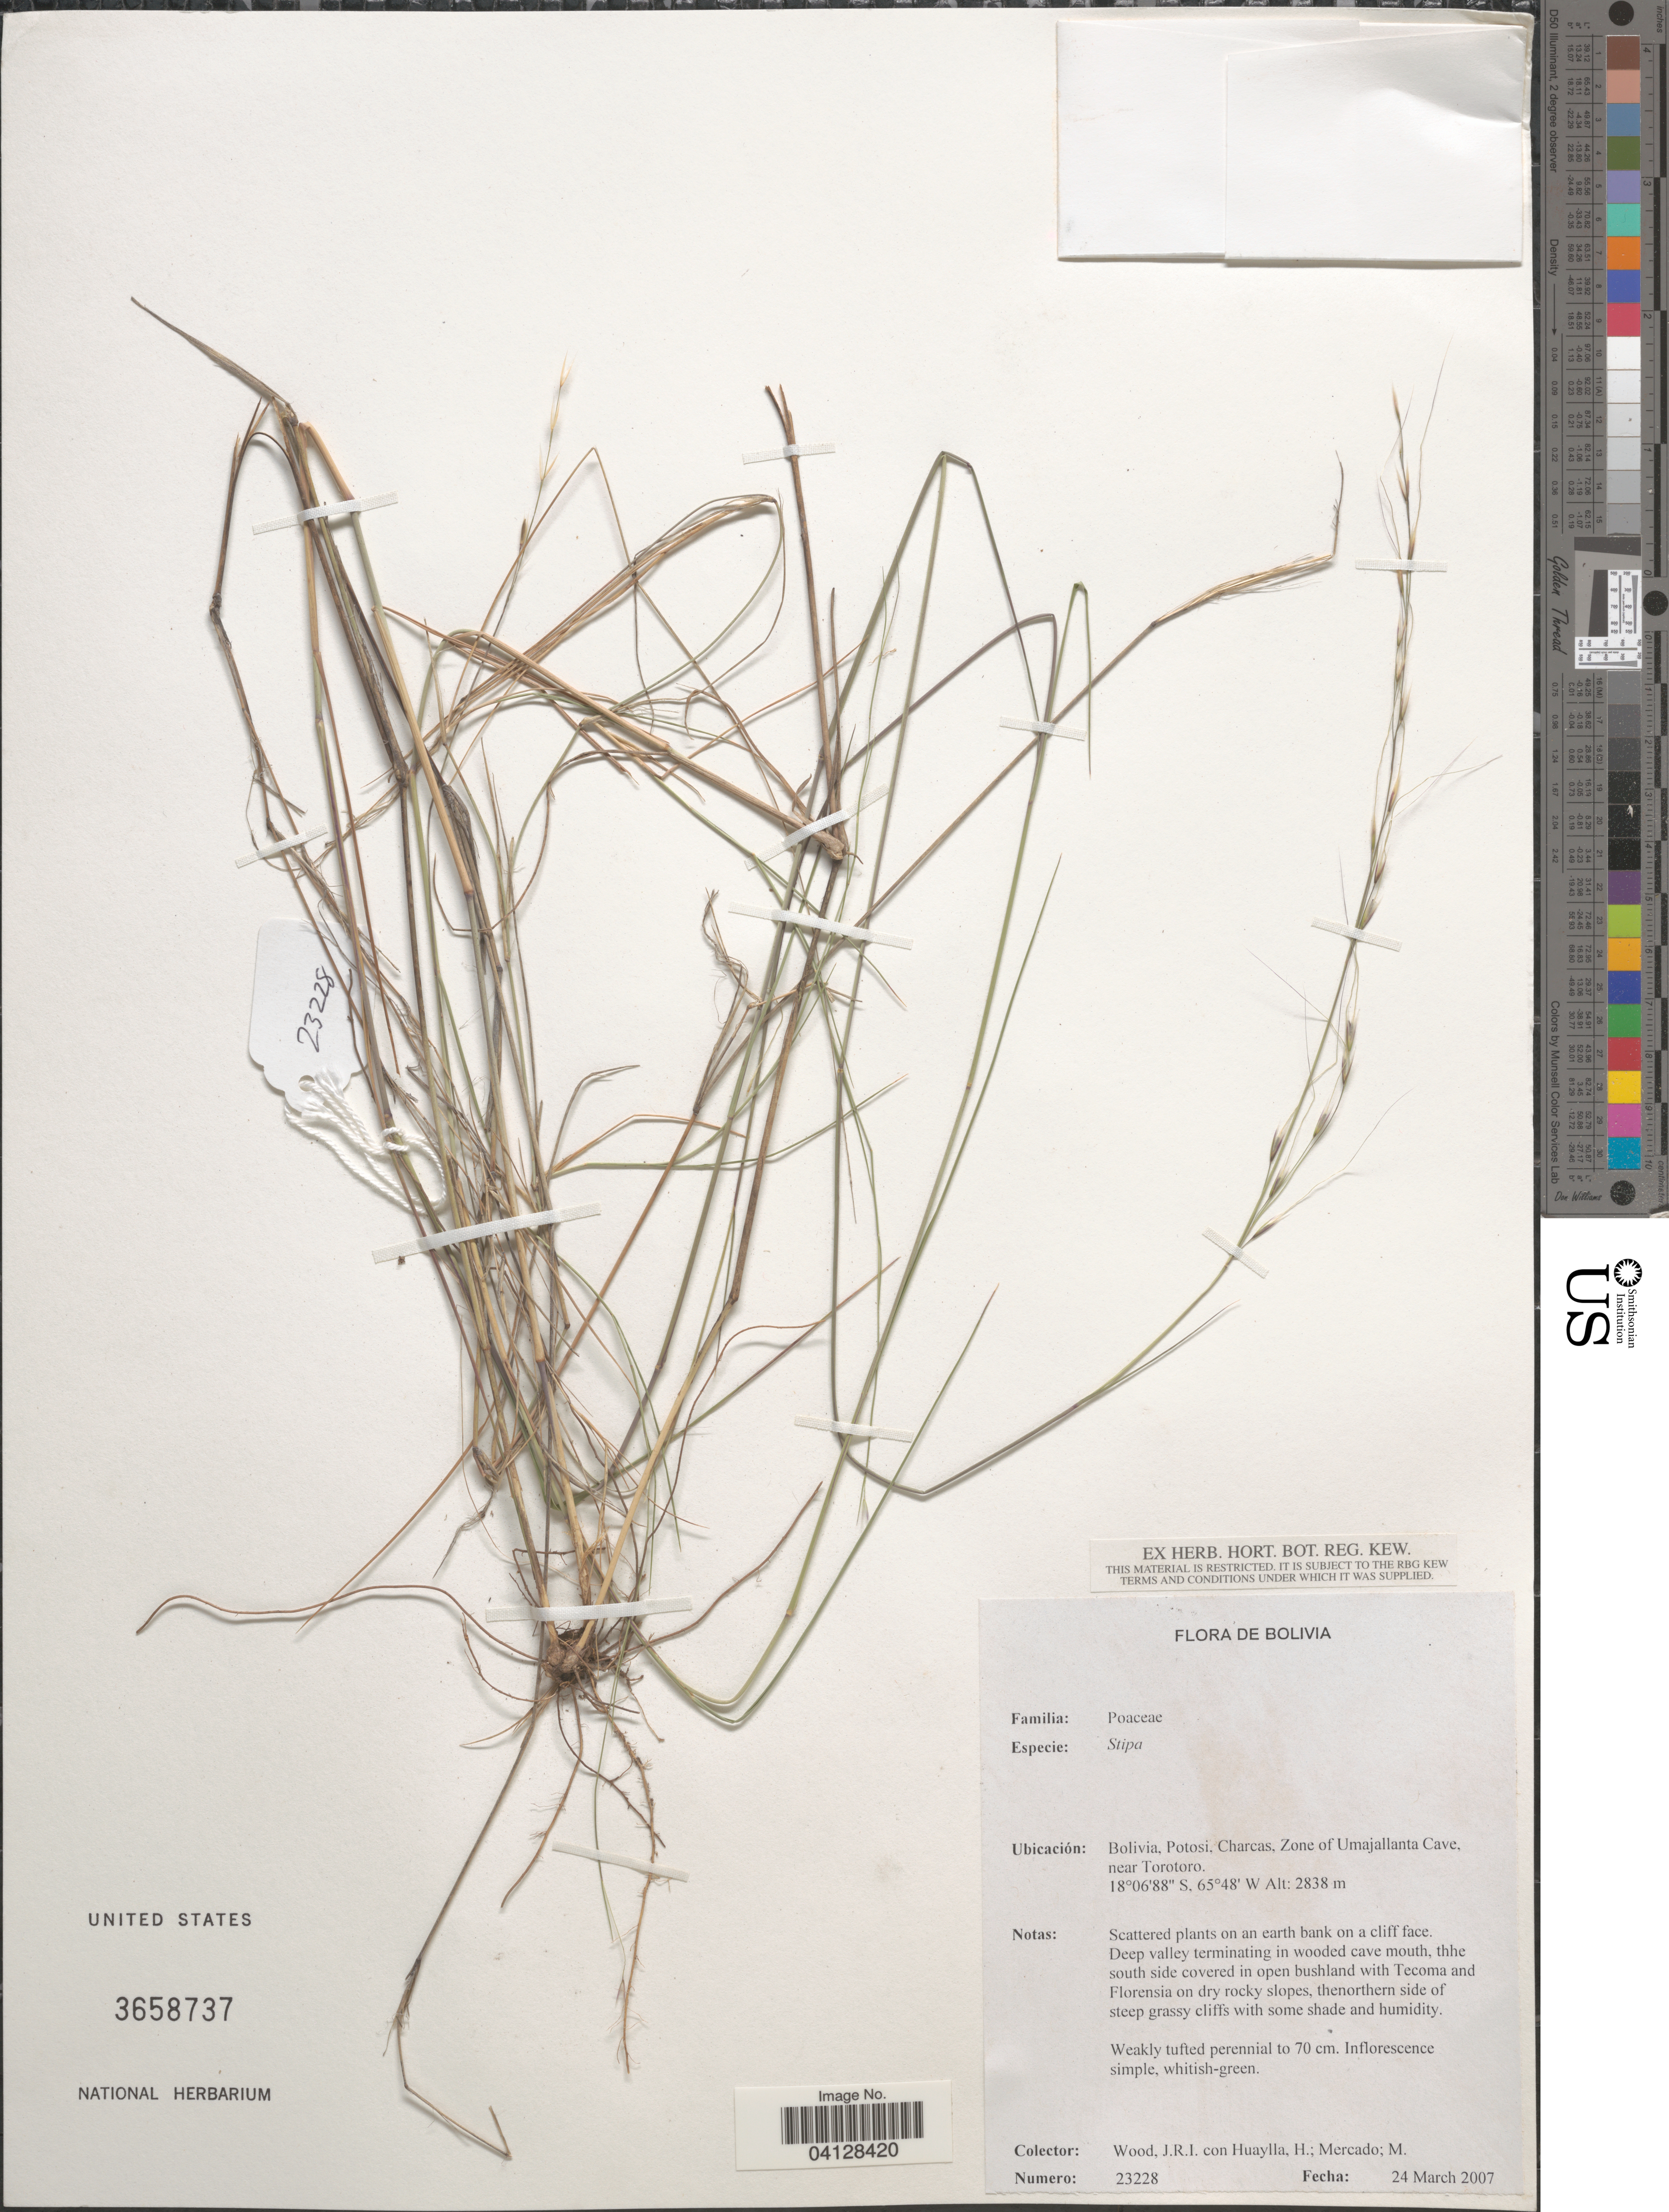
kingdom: Plantae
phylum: Tracheophyta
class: Liliopsida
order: Poales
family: Poaceae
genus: Stipa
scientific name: Stipa sp.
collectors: J. R. I. Wood, H. Huaylla & M. Mercado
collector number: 23228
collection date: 2007-03-24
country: Bolivia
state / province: Potosi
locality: Charcas, Zone of Umajallanta Cave, near Torotoro.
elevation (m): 2838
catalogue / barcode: US 3658737